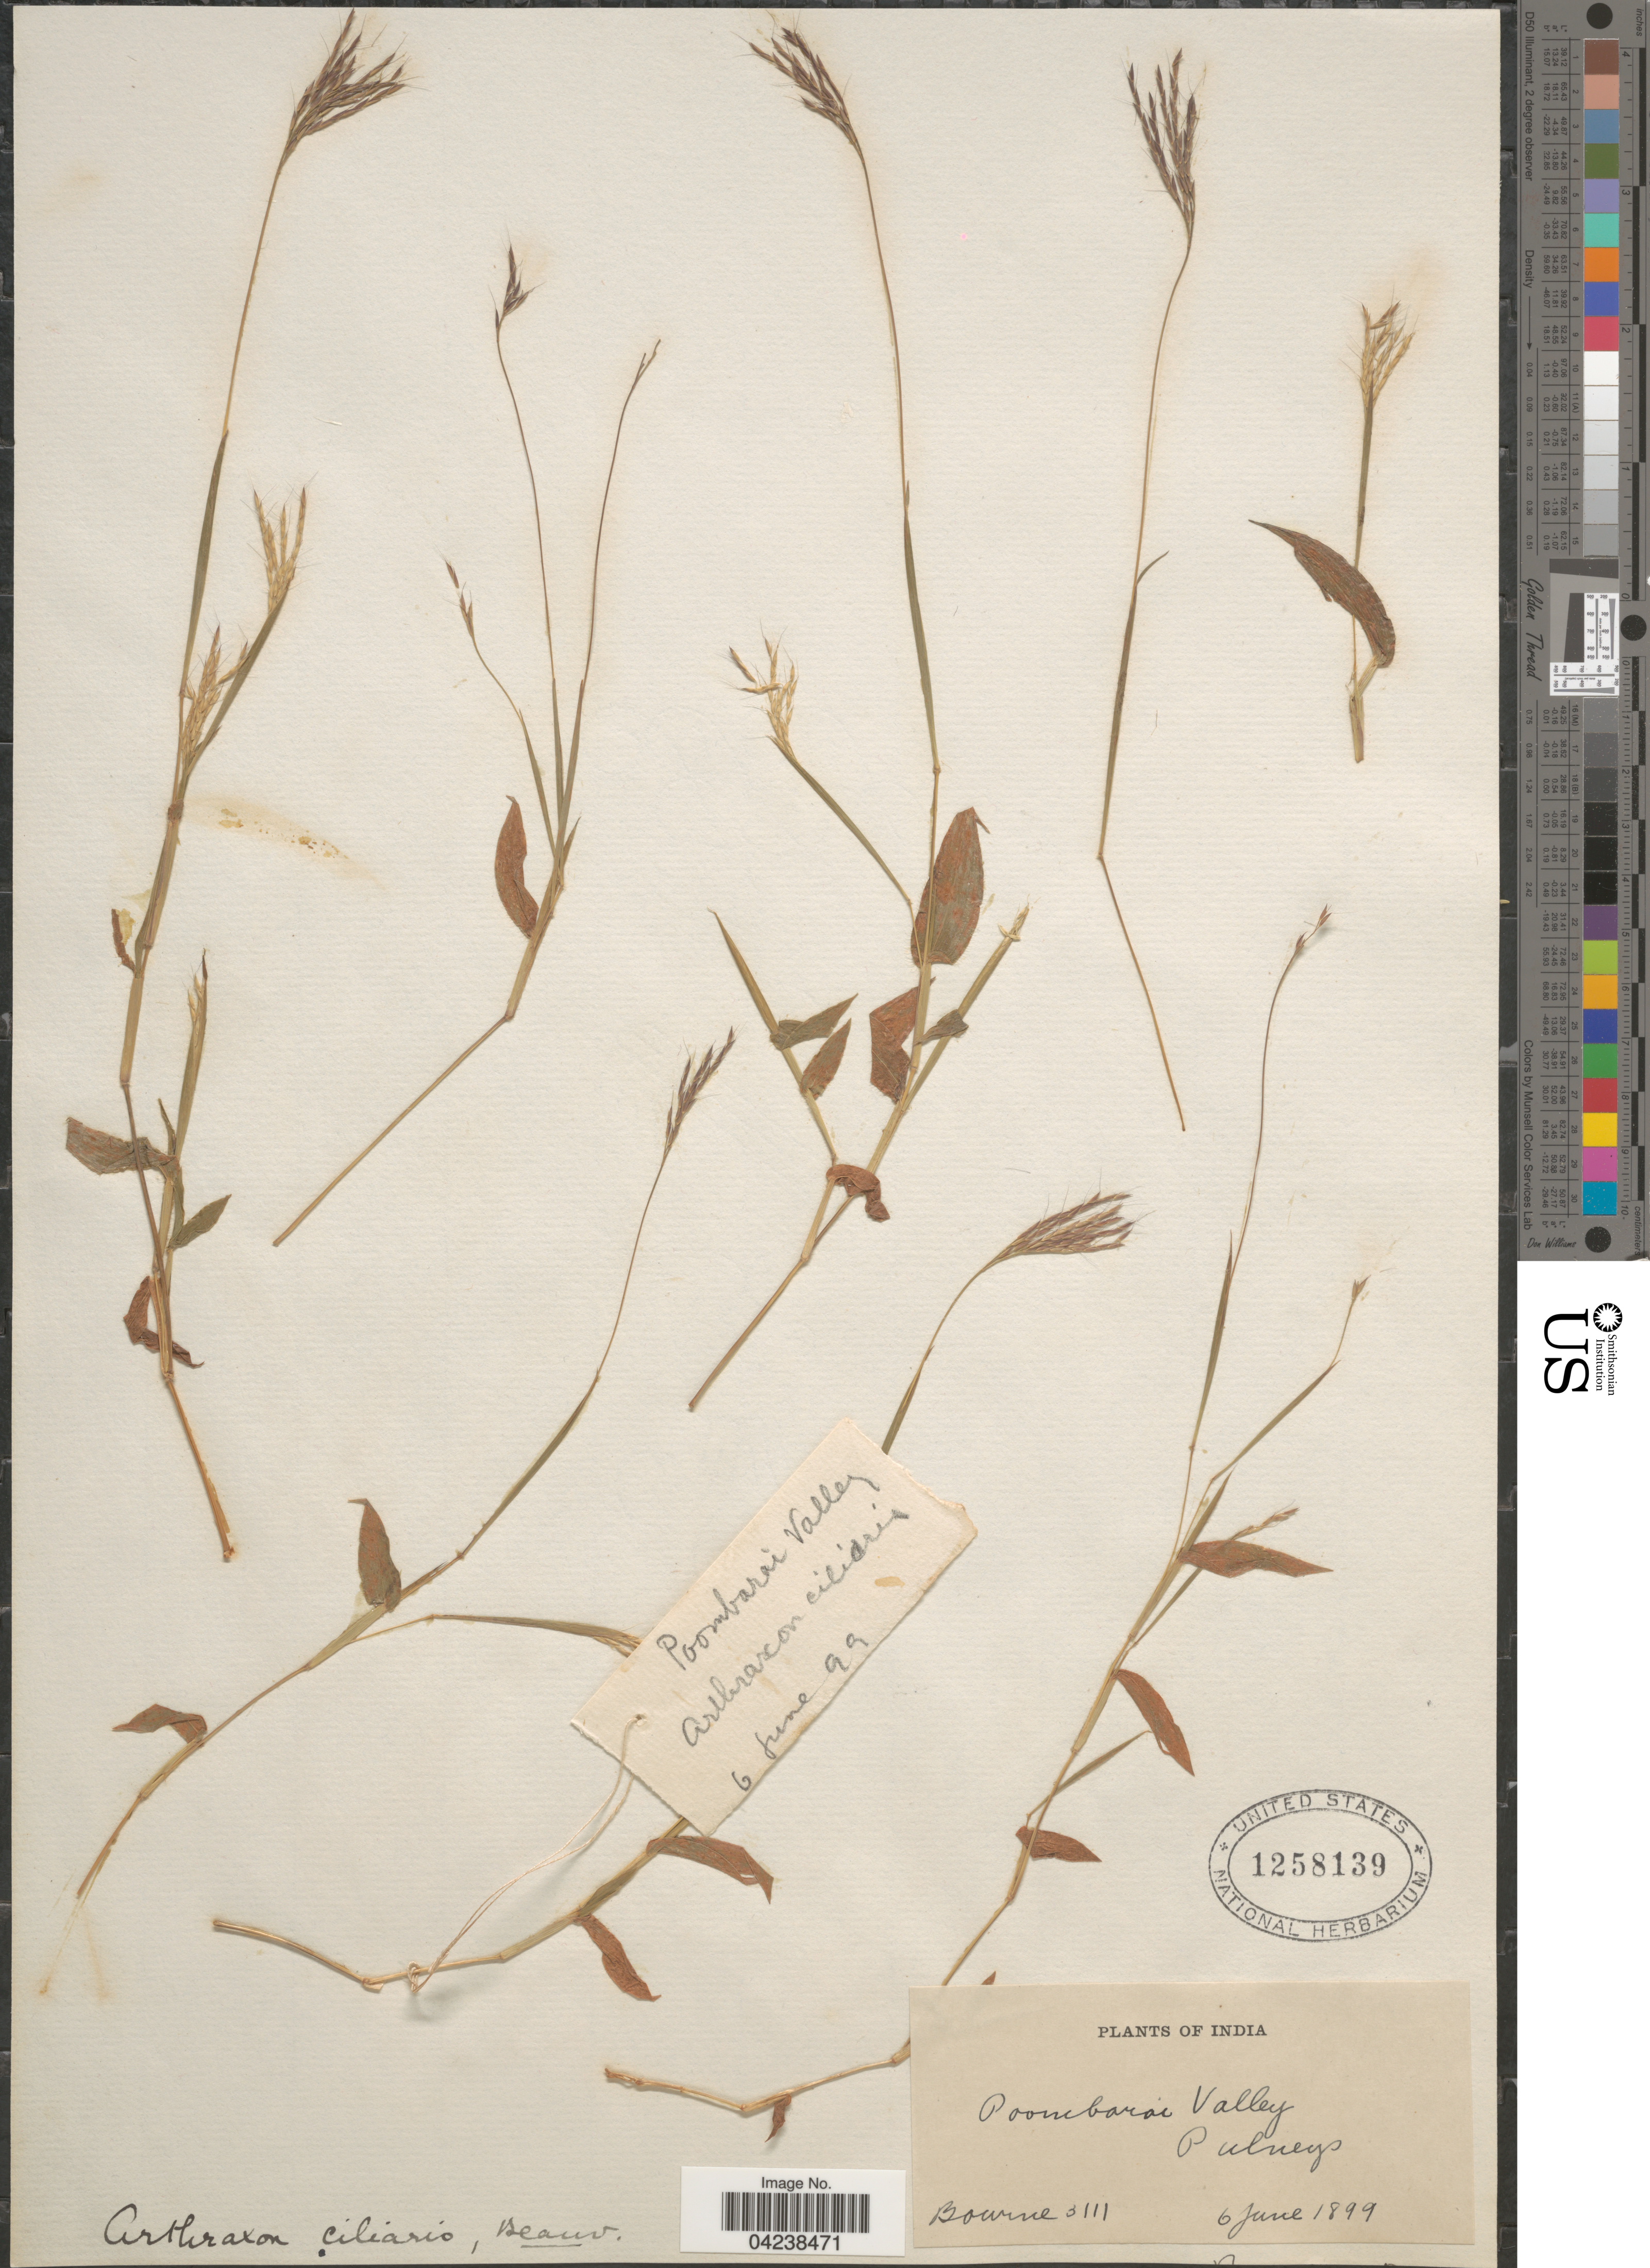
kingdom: Plantae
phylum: Tracheophyta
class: Liliopsida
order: Poales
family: Poaceae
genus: Arthraxon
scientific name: Arthraxon hispidus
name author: (Thunb.) Makino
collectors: -- Bourne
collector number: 3111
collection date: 1899-06-06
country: India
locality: Pulneys.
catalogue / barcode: US 1258139